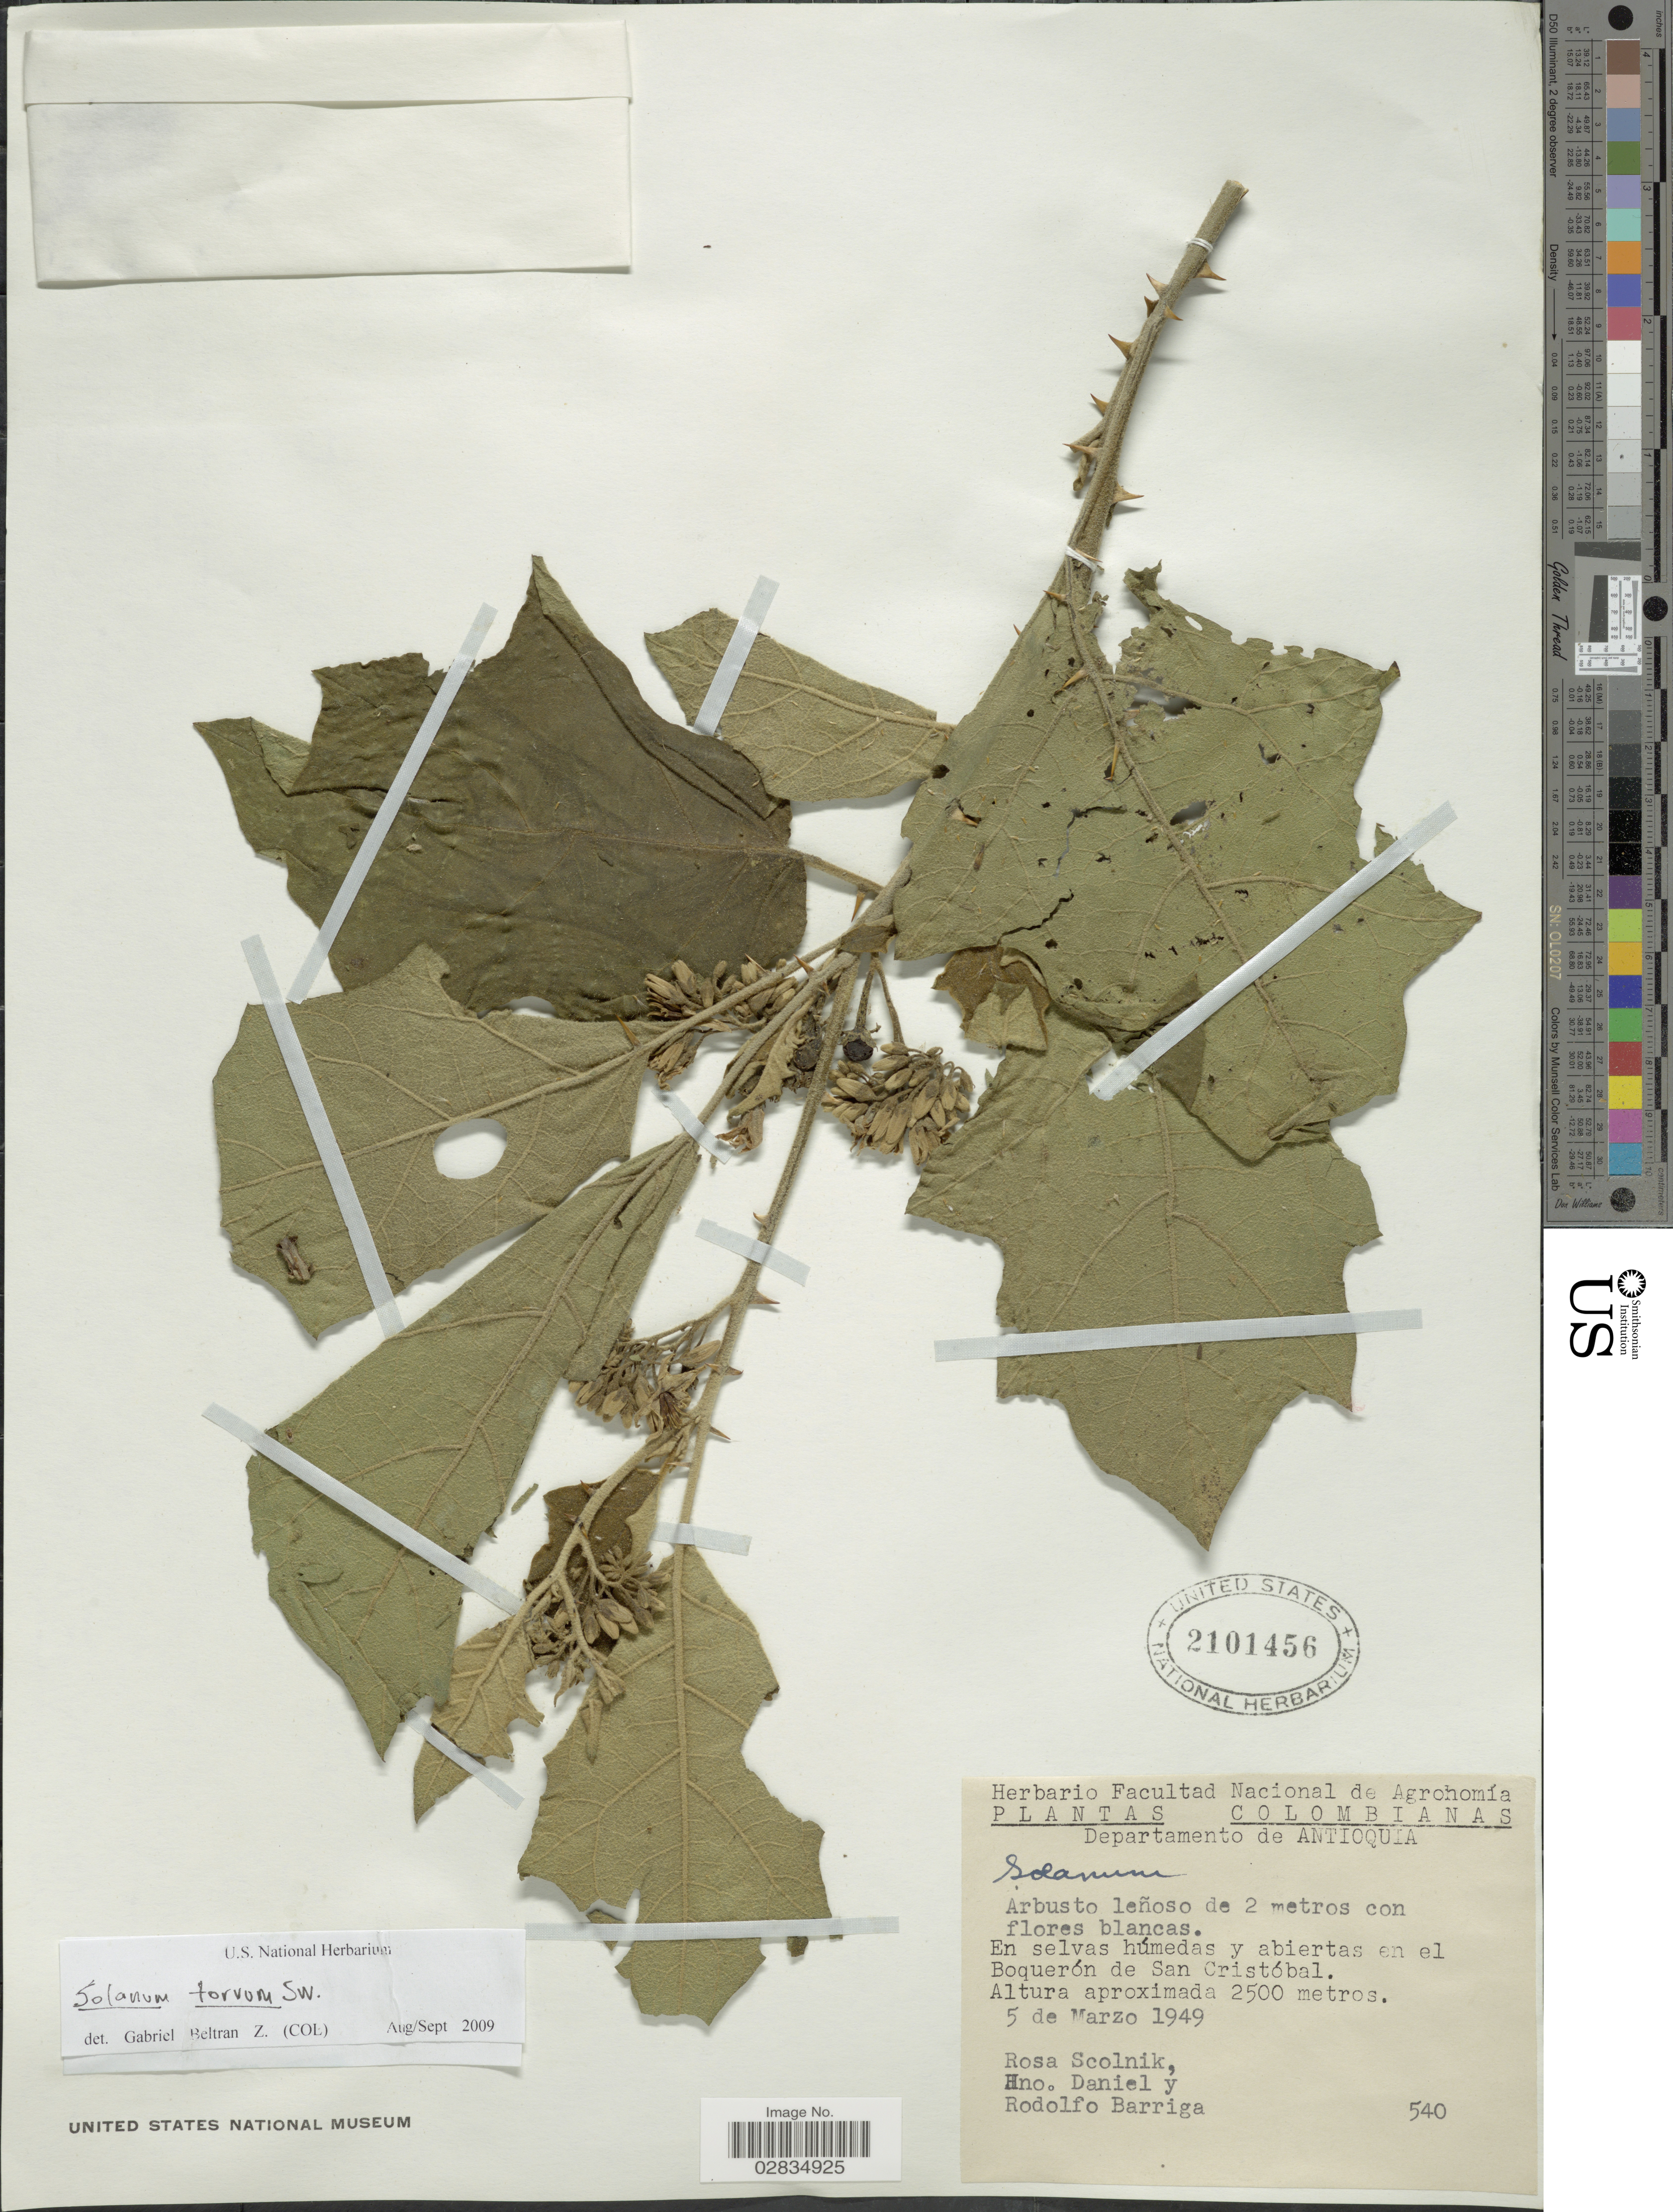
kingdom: Plantae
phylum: Tracheophyta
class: Magnoliopsida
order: Solanales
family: Solanaceae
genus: Solanum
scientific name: Solanum torvum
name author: Sw.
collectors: R. Scolnik, H. Daniel & R. Barriga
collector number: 540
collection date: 1949-03-05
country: Colombia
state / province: Antioquia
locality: Departamento de Antioquia, en el Boquerón de San Cristóbal.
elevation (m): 2500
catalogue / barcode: US 2101456